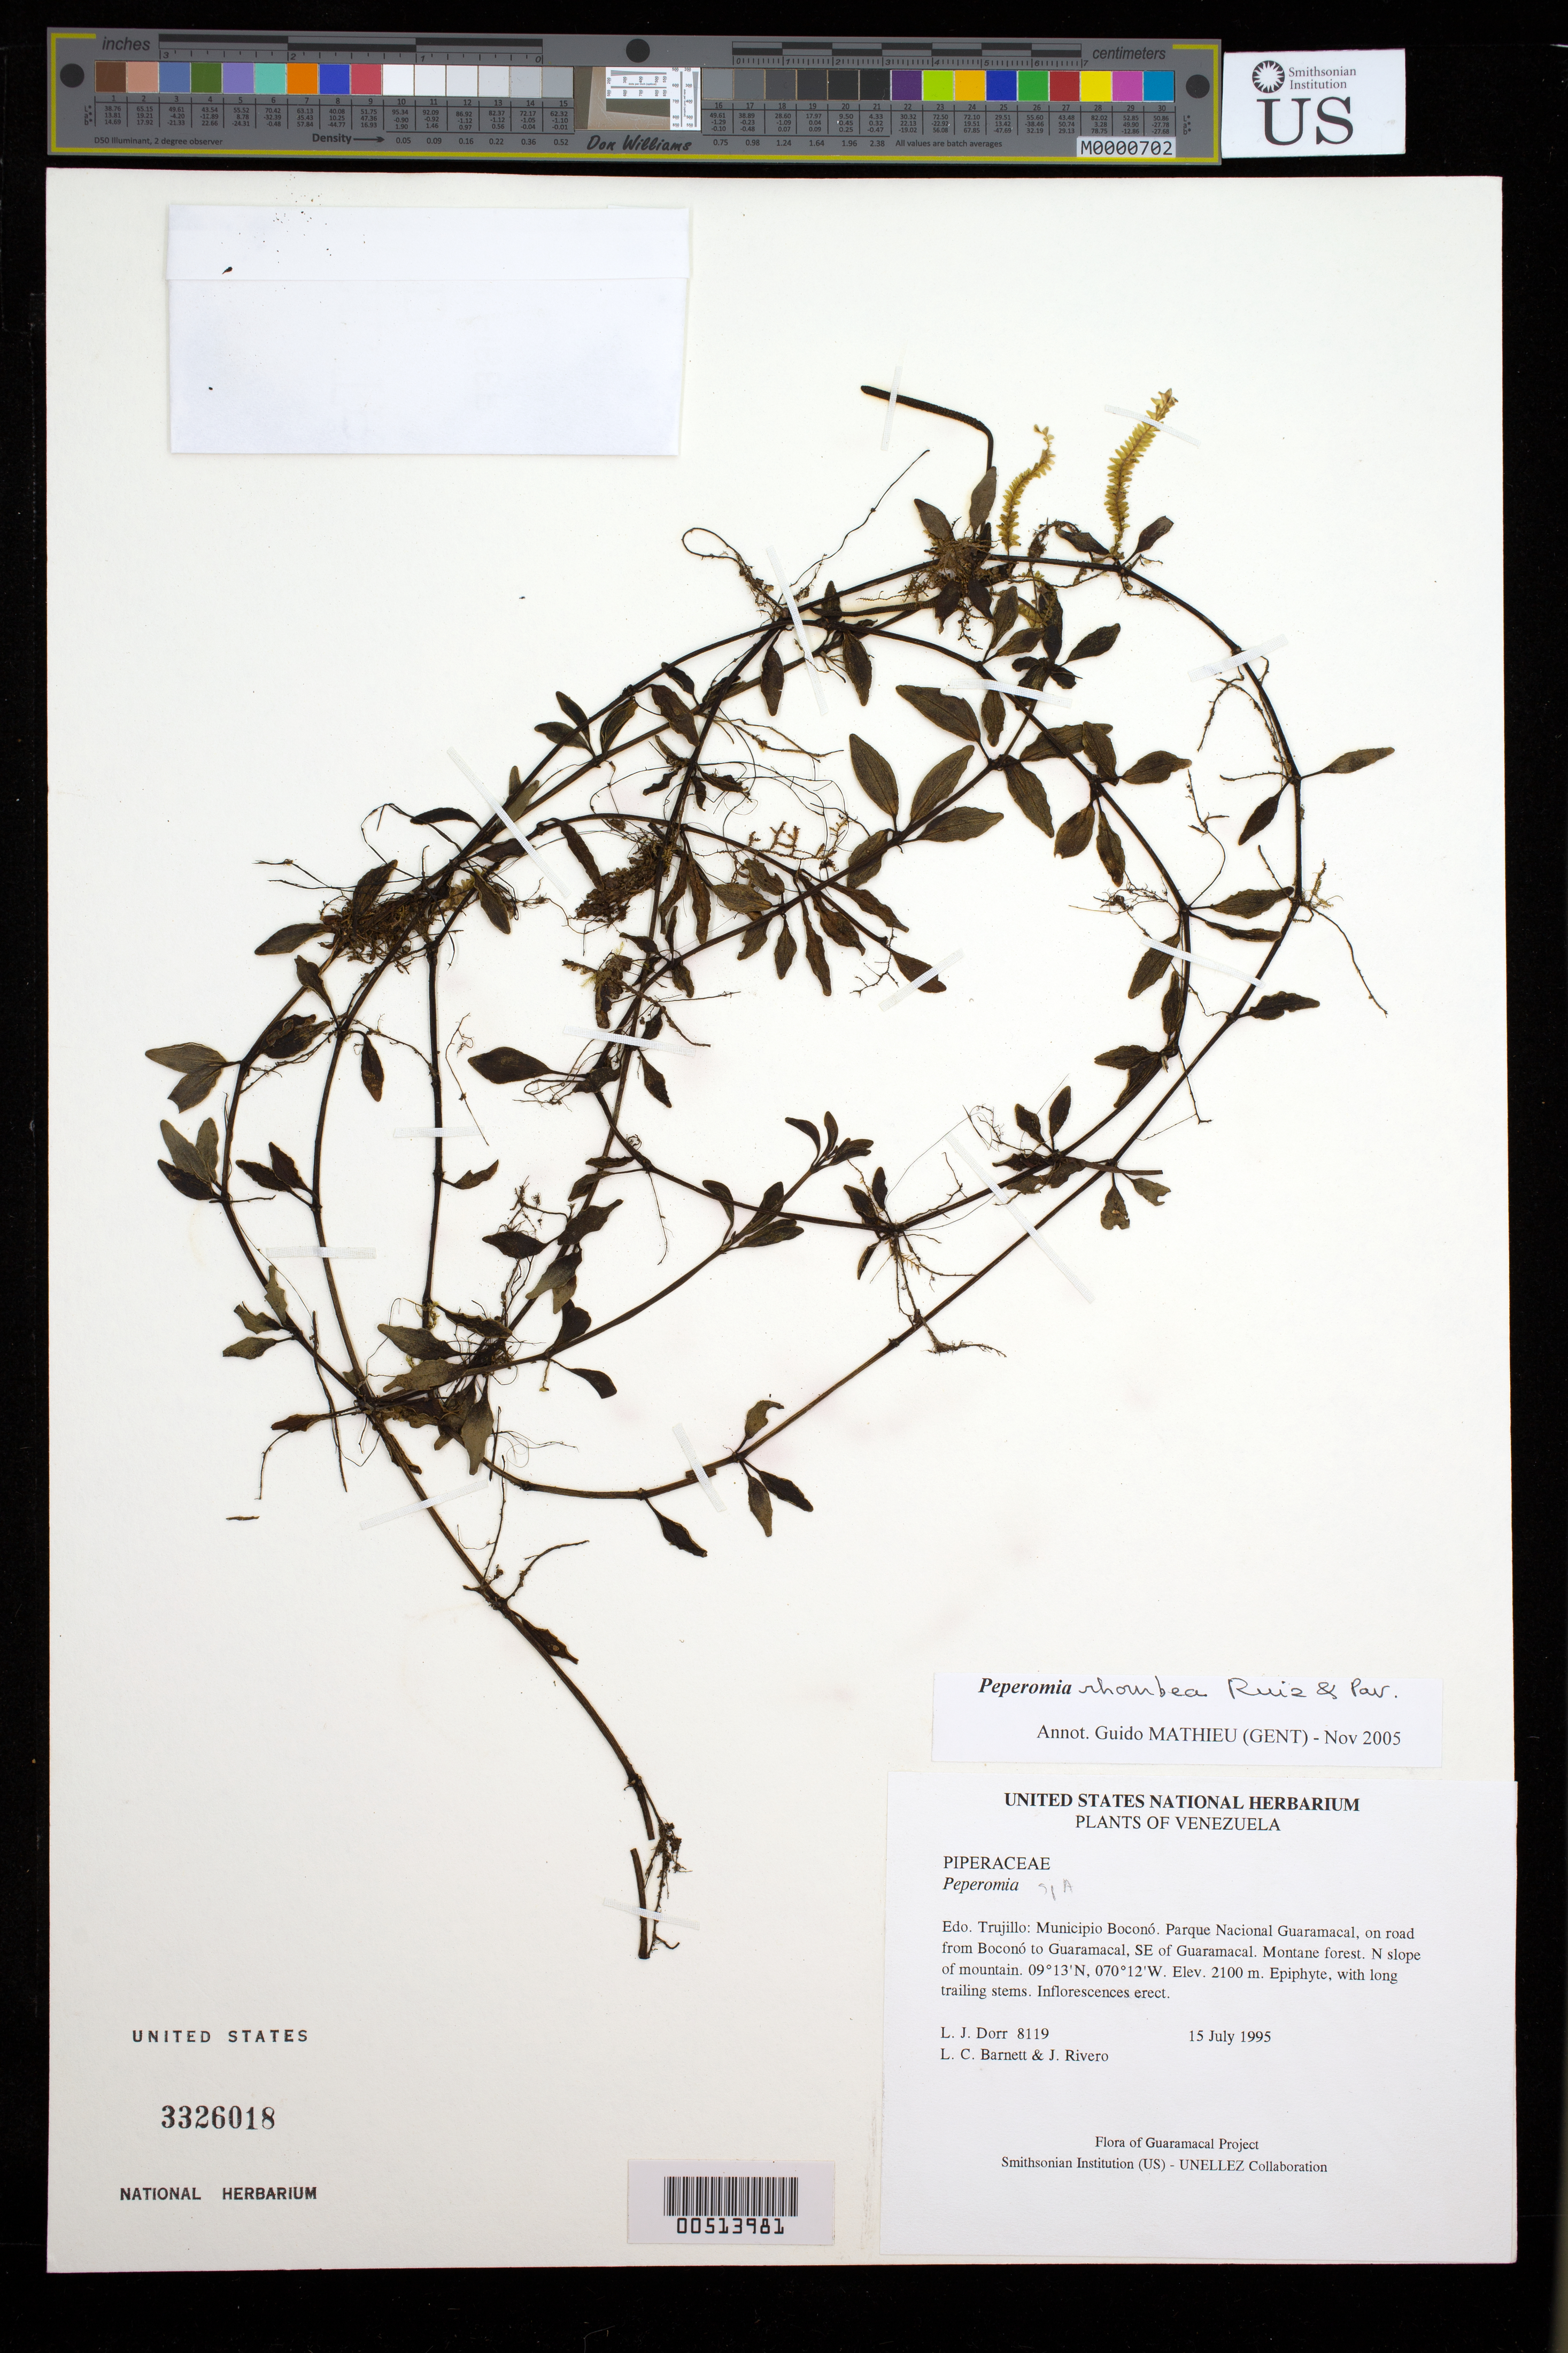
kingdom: Plantae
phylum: Tracheophyta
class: Magnoliopsida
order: Piperales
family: Piperaceae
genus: Peperomia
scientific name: Peperomia sp. a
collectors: L. J. Dorr, L. C. Barnett & J. Rivero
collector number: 8119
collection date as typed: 15 Jul 1995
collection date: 1995-07-15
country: Venezuela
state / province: Trujillo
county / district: Boconó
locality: Parque Nacional Guaramacal, road from Boconó to Guaramacal, SE of Boconó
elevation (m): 2100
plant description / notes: HUA, PORT, US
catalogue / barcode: US 3326018